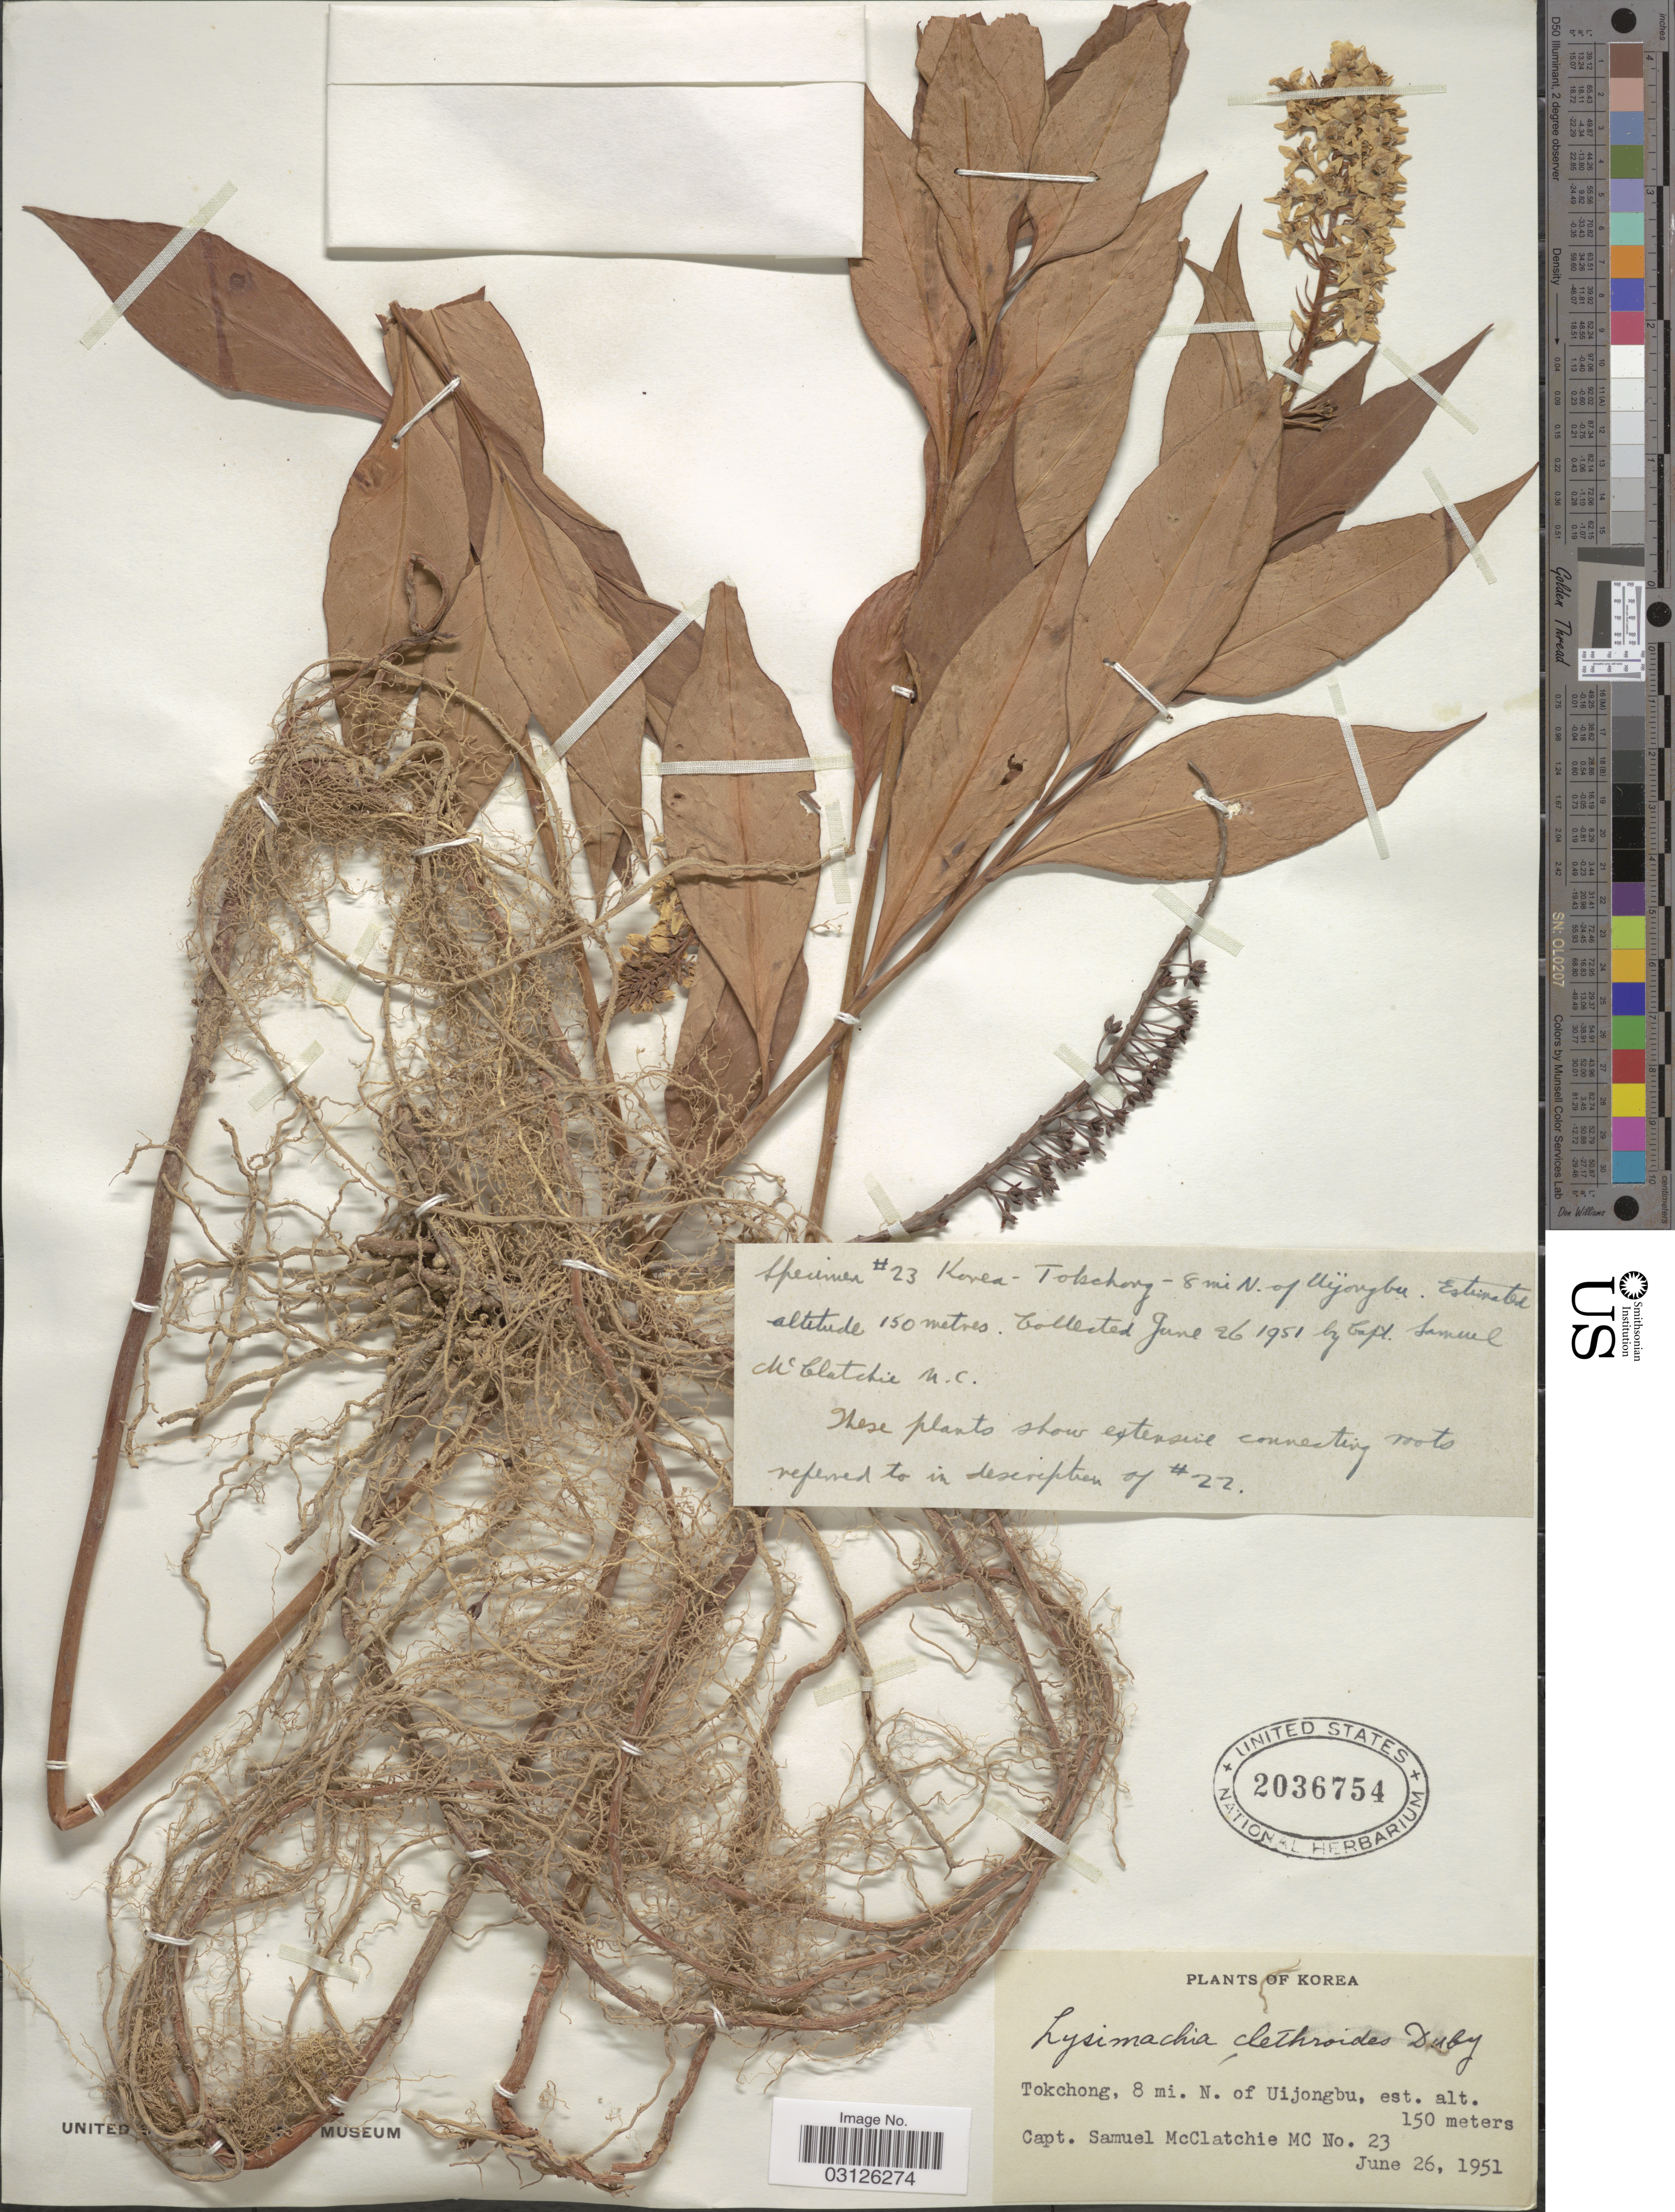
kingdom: Plantae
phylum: Tracheophyta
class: Magnoliopsida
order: Ericales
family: Primulaceae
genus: Lysimachia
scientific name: Lysimachia clethroides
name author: Duby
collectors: S. McClatchie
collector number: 23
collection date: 1951-06-26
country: South Korea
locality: Tokchong, 8 mi. N. of Uijongbu, est.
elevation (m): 150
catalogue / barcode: US 2036754